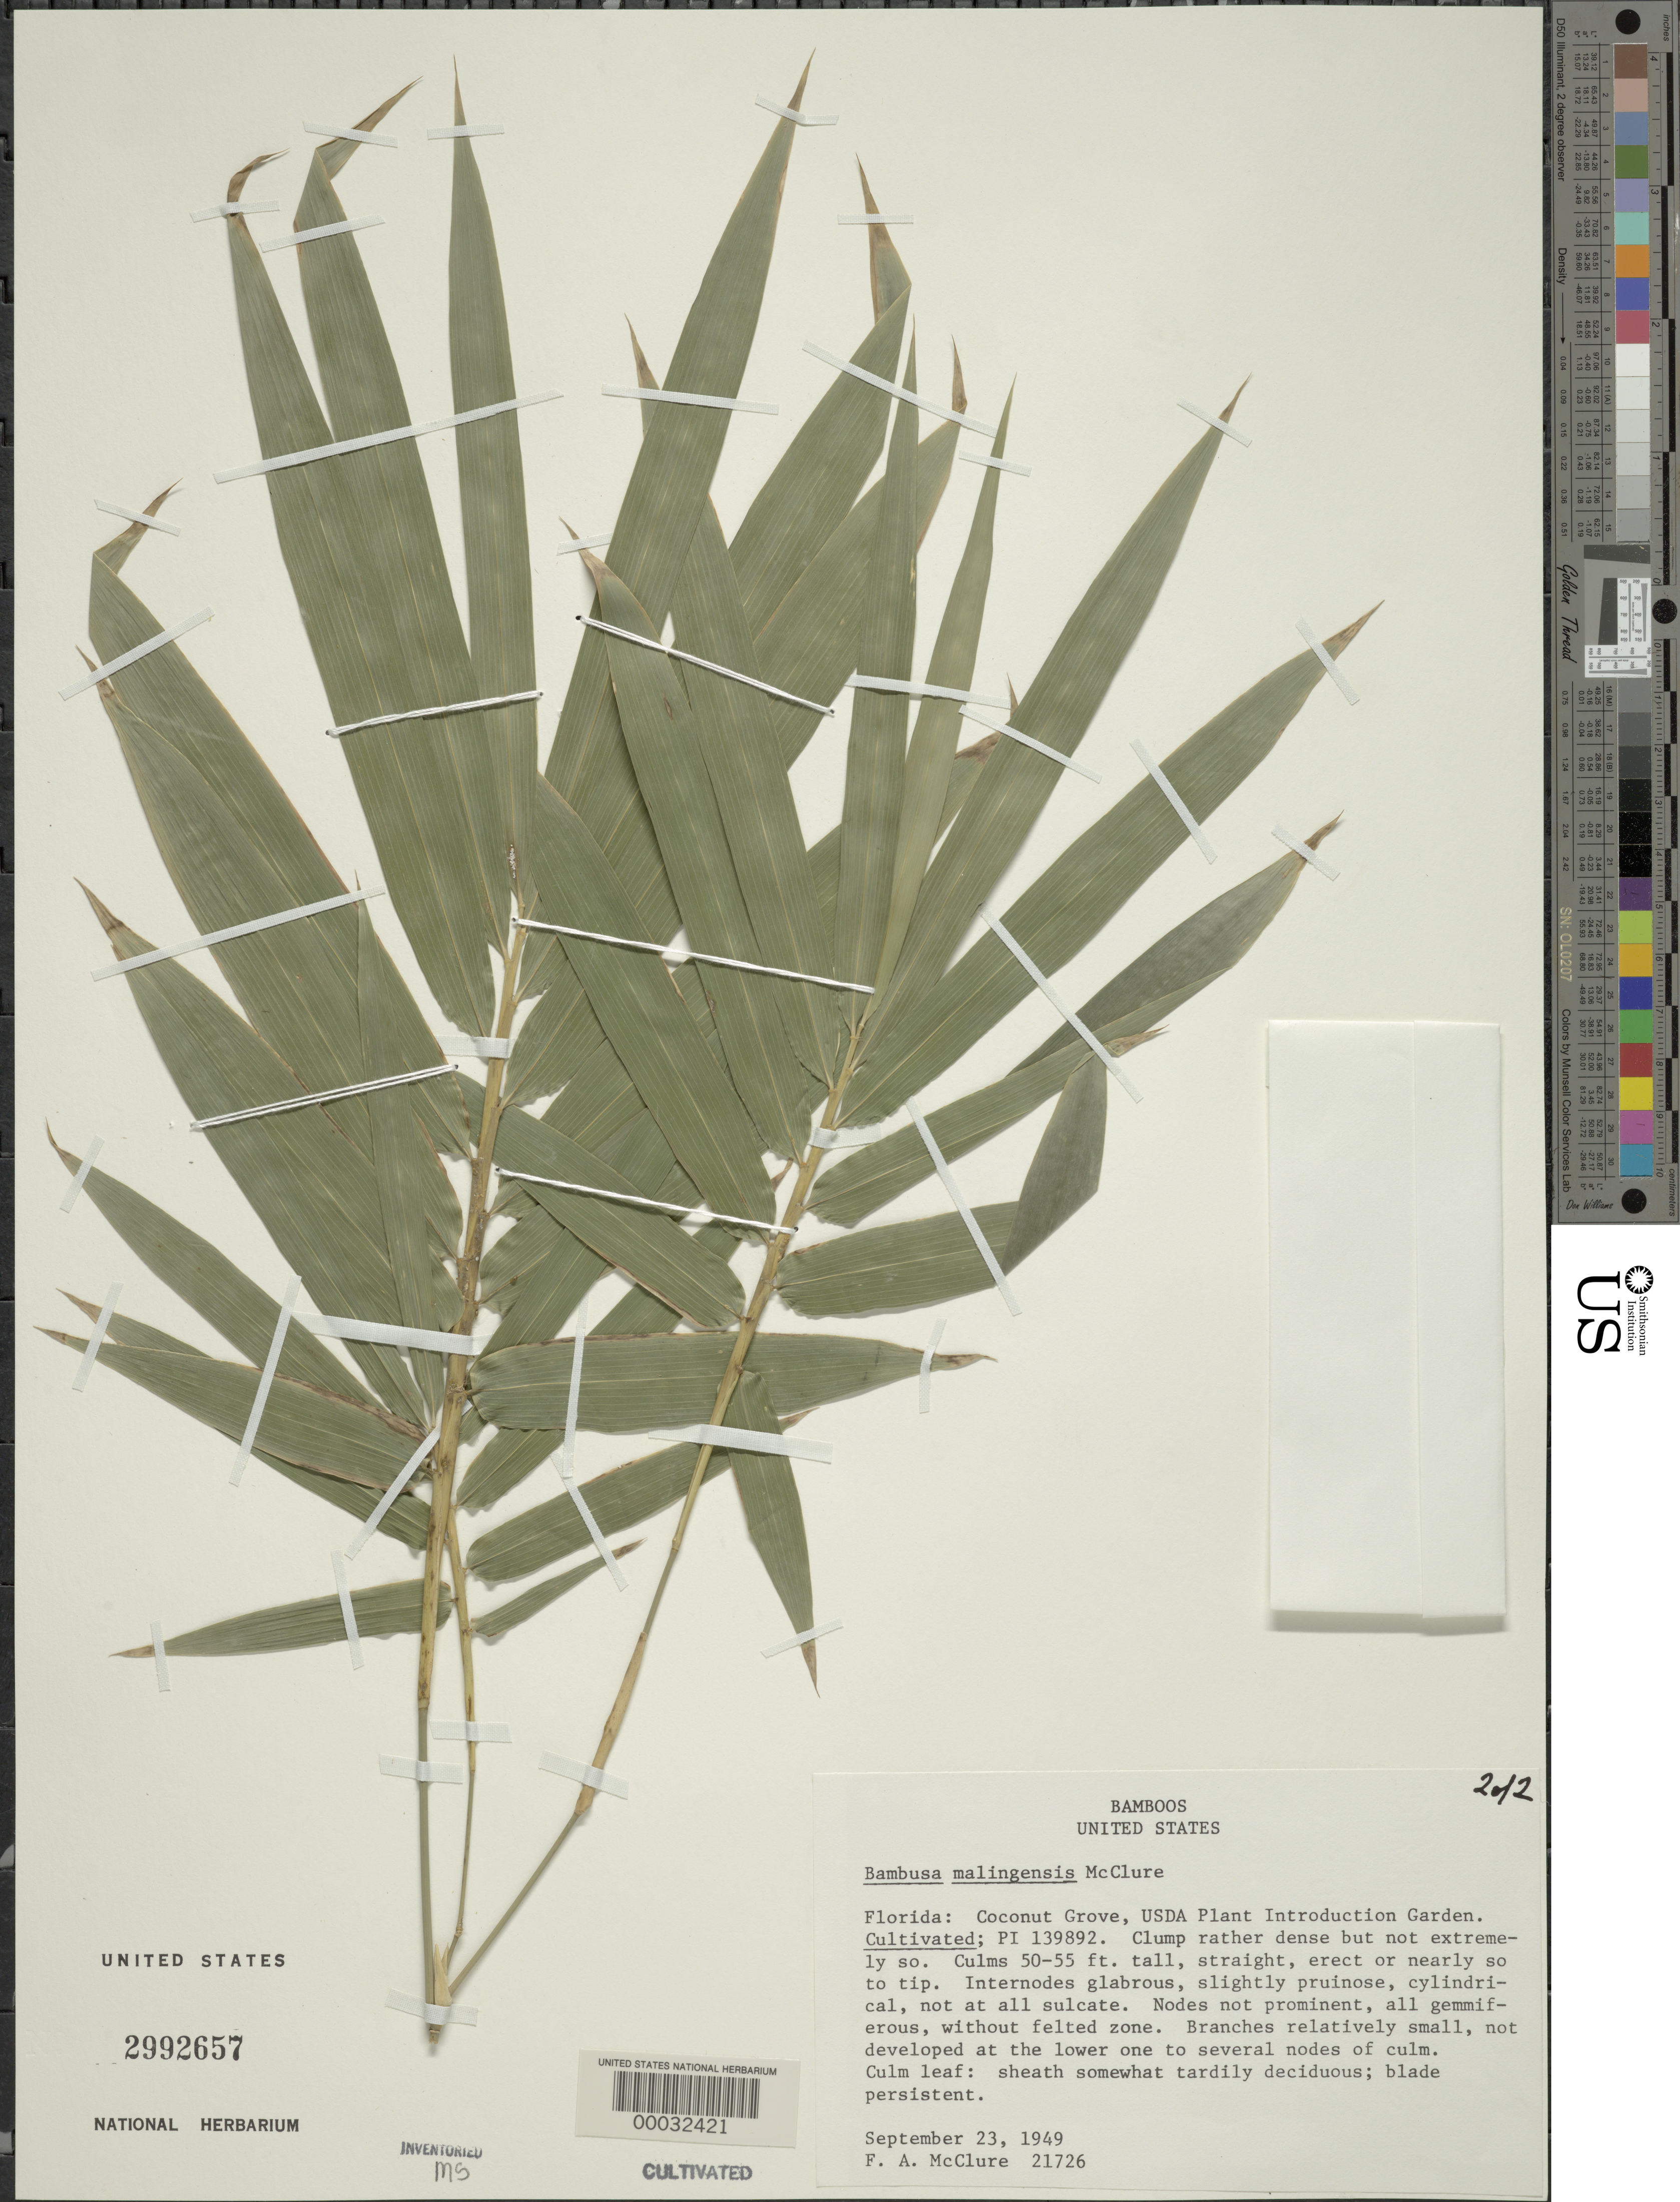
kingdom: Plantae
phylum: Tracheophyta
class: Liliopsida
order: Poales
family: Poaceae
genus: Bambusa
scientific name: Bambusa malingensis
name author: McClure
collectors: F. A. McClure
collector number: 21726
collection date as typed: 23 Sep 1949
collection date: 1949-09-23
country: United States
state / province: Florida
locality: U.s.d.a. plant introduction garden coconut grove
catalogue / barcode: US 2992657